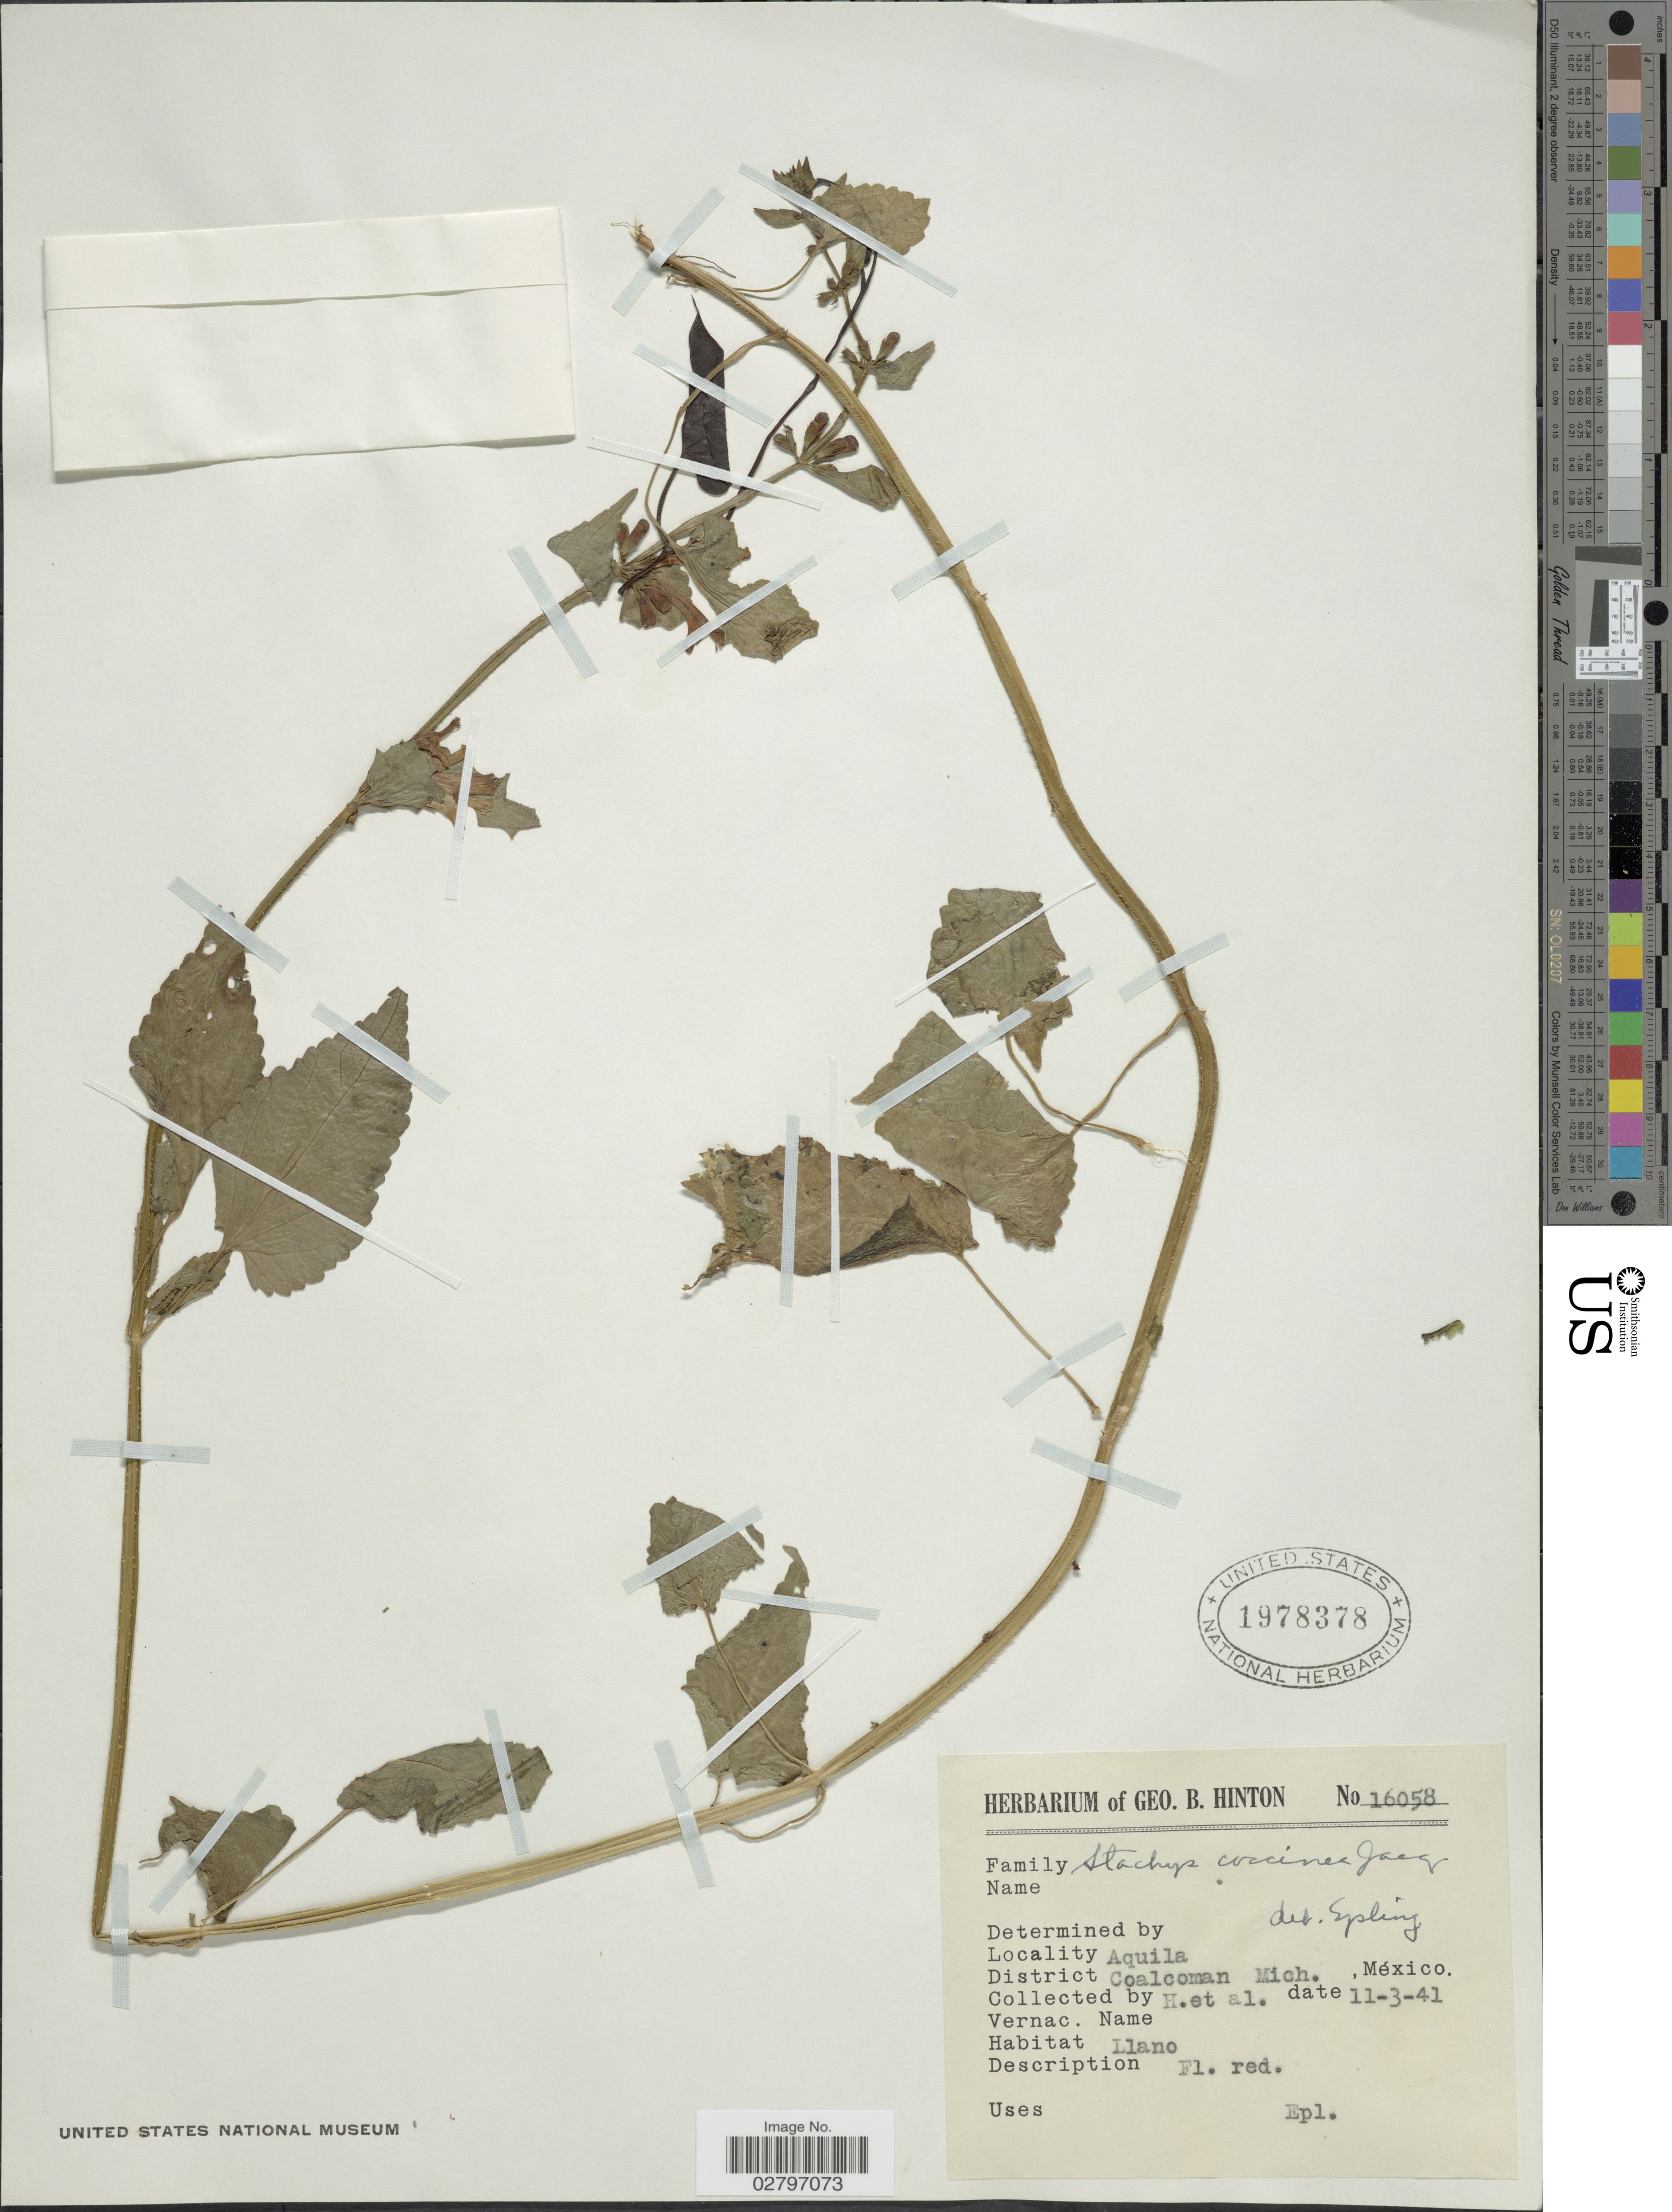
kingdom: Plantae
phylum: Tracheophyta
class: Magnoliopsida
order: Lamiales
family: Lamiaceae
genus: Stachys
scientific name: Stachys coccinea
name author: Ortega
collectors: G. B. Hinton & et al.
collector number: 16058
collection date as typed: Transcribed d/m/y: 11/3/41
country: Mexico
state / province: Michoacán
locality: Aquila. Coalcoman.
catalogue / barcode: US 1978378